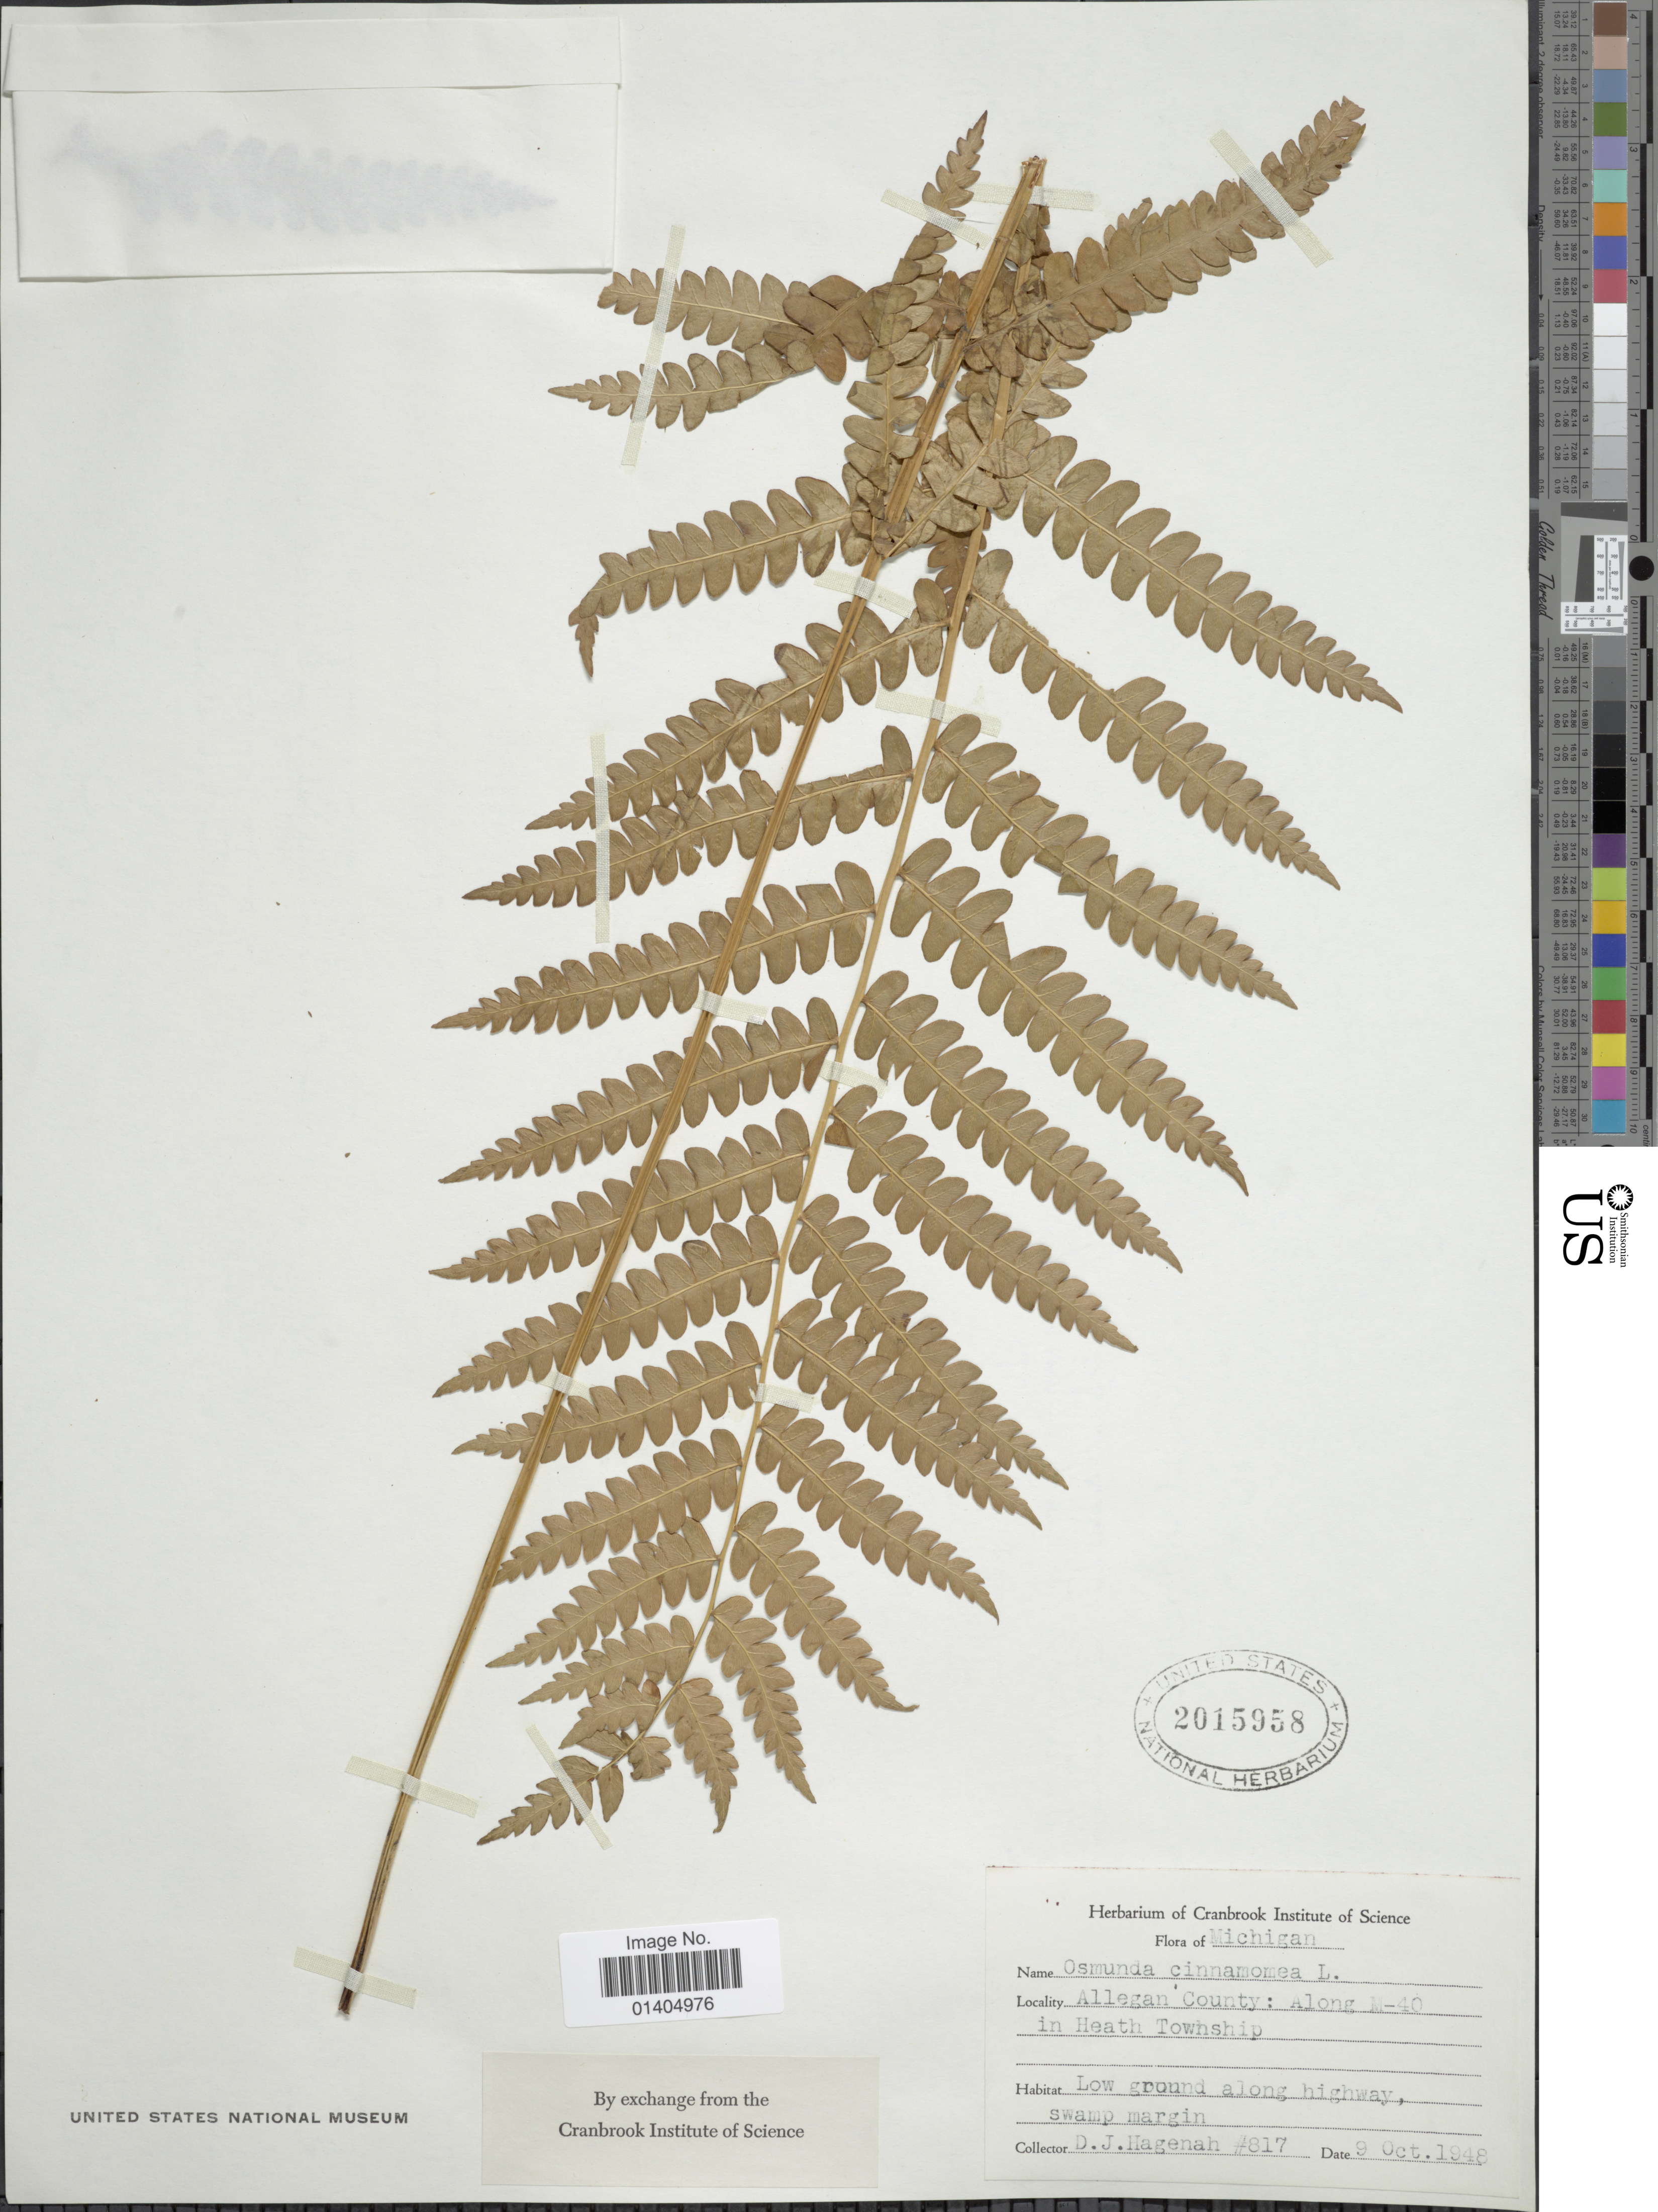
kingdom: Plantae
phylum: Tracheophyta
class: Polypodiopsida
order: Osmundales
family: Osmundaceae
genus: Osmundastrum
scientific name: Osmundastrum cinnamomeum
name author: (L.) C. Presl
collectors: D. Hagenah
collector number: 817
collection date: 1948-10-09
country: United States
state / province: Michigan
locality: Allegan County: Along M-40 in Heath Township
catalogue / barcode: US 2015958